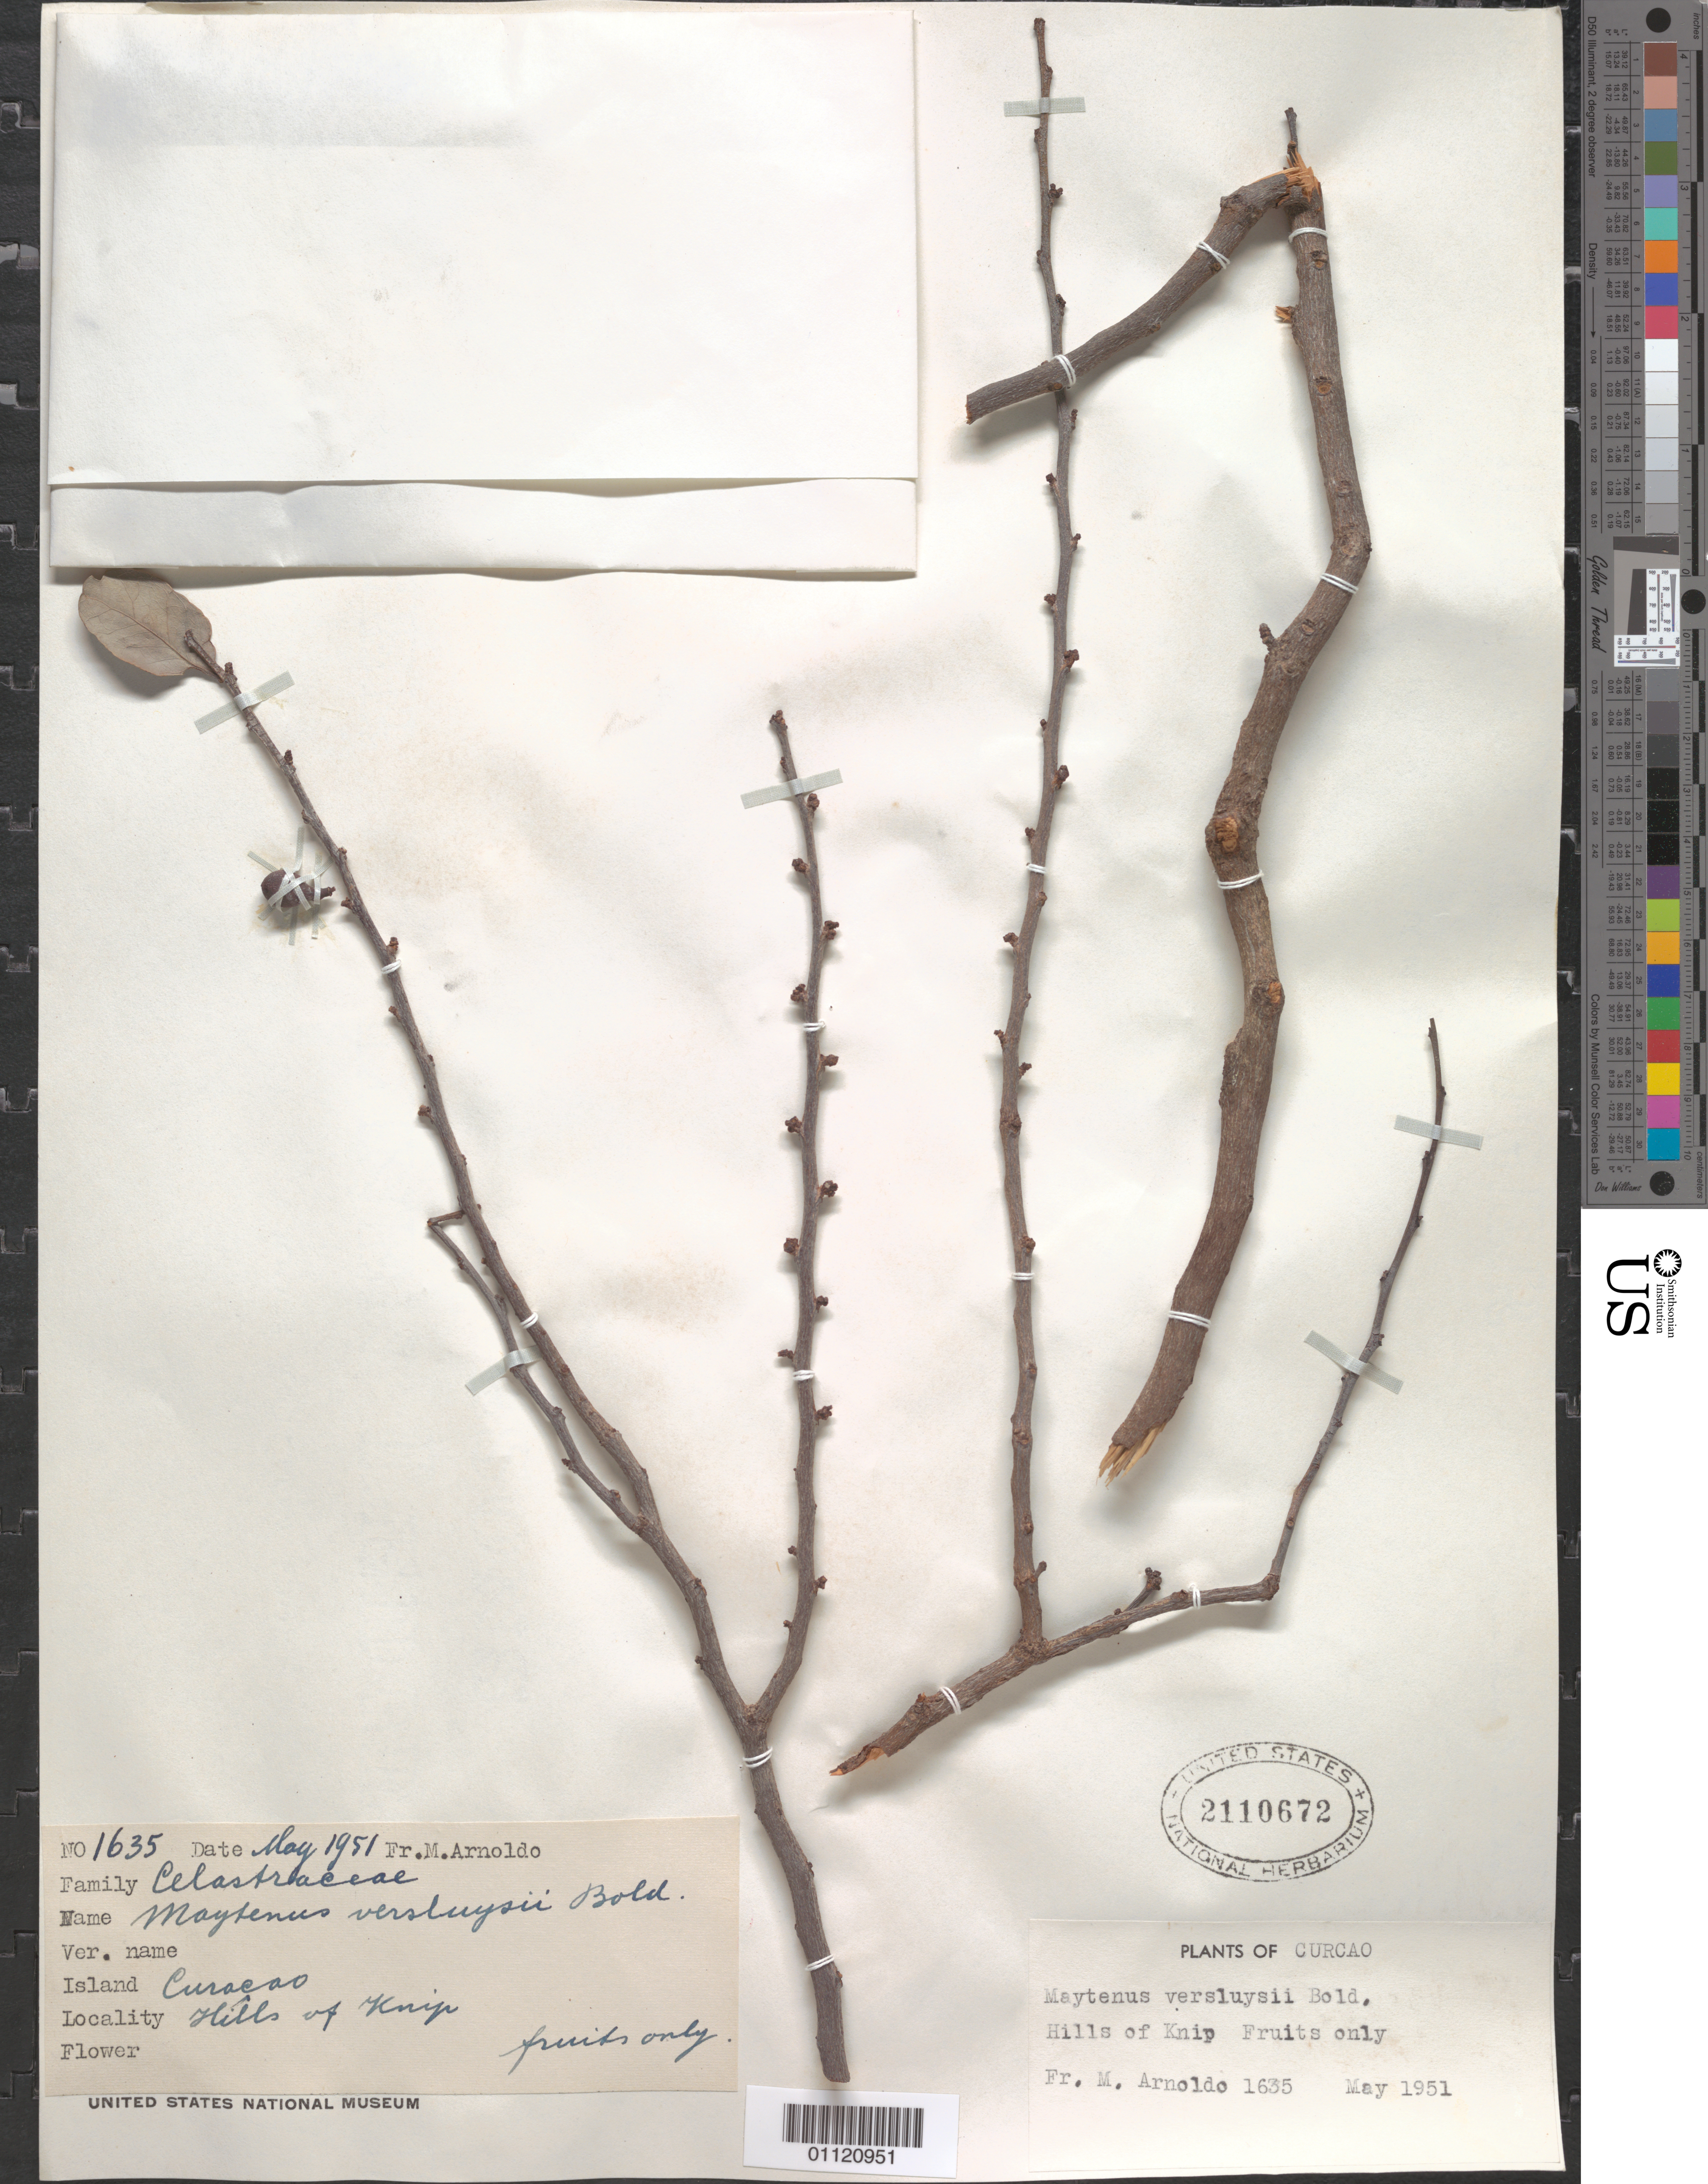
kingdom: Plantae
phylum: Tracheophyta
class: Magnoliopsida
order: Celastrales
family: Celastraceae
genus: Maytenus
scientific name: Maytenus versluysii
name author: Bold.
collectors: N. Arnoldo-Broeders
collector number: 1635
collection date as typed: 01 May 1951 to 31 May 1951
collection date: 1951-05-01/1951-05-31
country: Curaçao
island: Curaçao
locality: Hills of Knip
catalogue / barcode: US 2110672